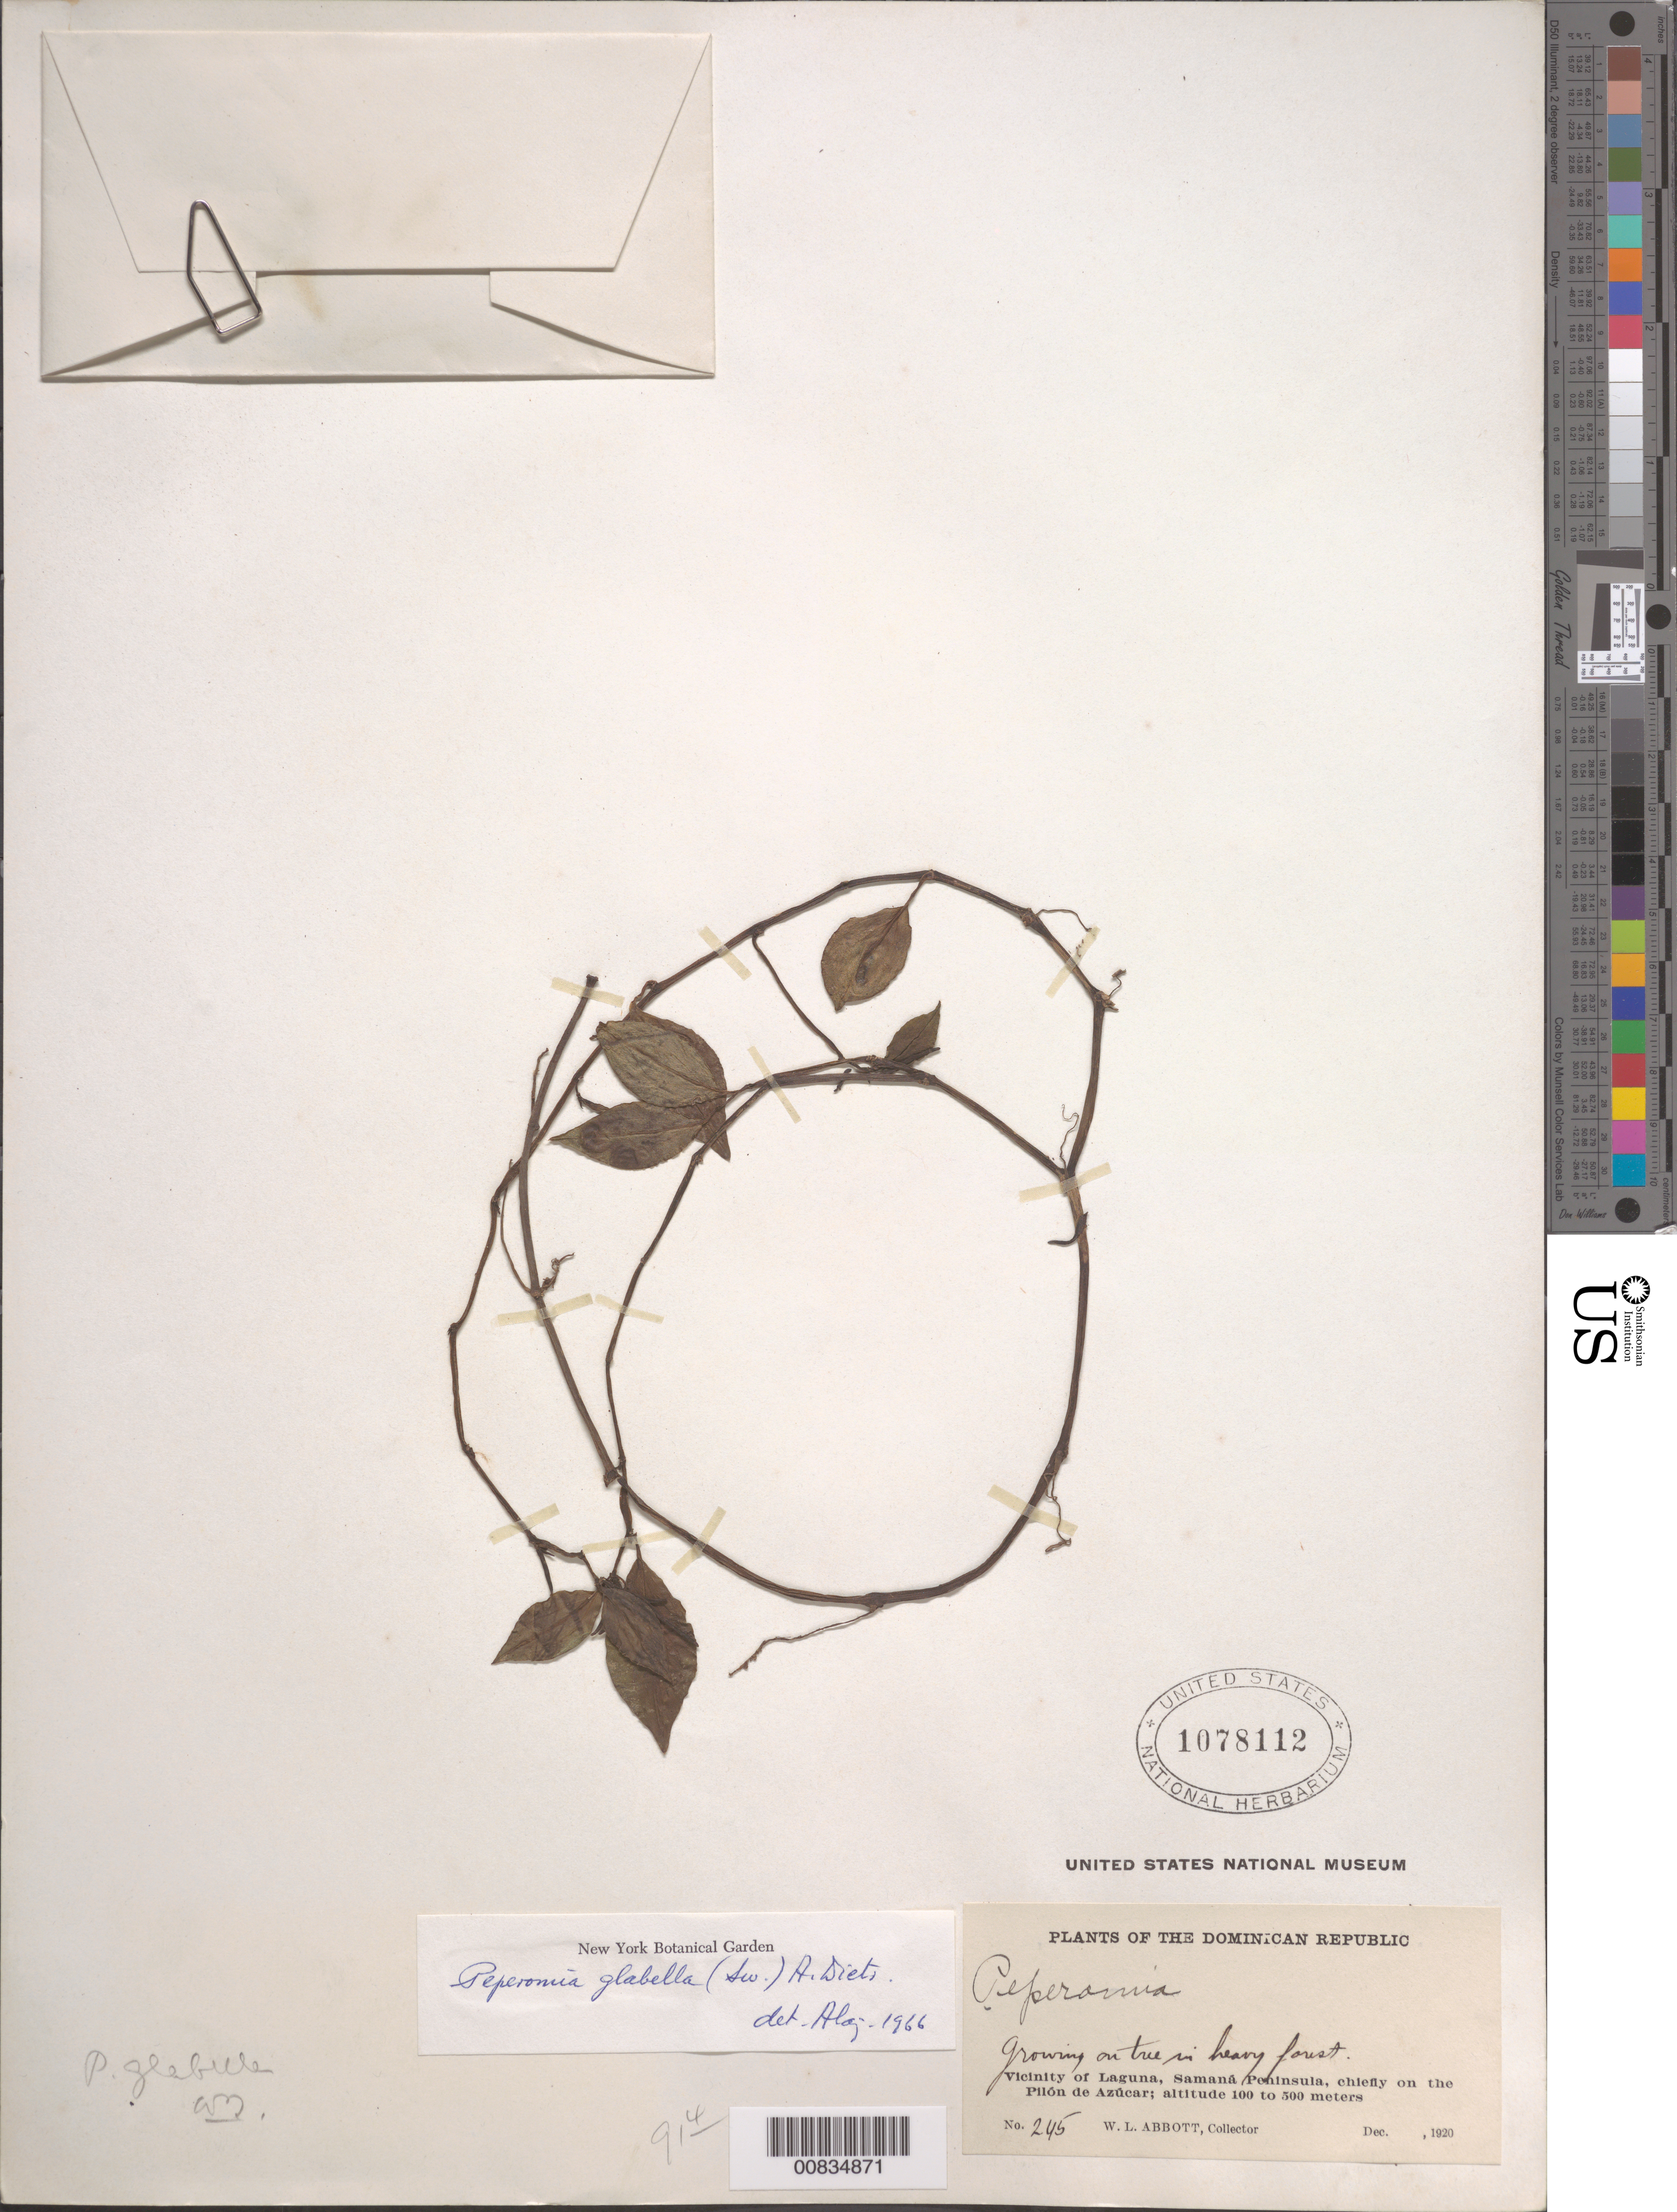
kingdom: Plantae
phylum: Tracheophyta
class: Magnoliopsida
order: Piperales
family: Piperaceae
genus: Peperomia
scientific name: Peperomia glabella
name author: (Sw.) A. Dietr.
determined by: Liogier, Alain H.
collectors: W. L. Abbott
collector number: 245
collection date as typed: Dec 1920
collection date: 1920-12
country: Dominican Republic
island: Hispaniola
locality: Vicinity of Laguna, Samaná Península, chiefly on the Pilón de Azúcar.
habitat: Growing on tree in heavy forest.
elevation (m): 100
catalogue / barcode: US 1078112